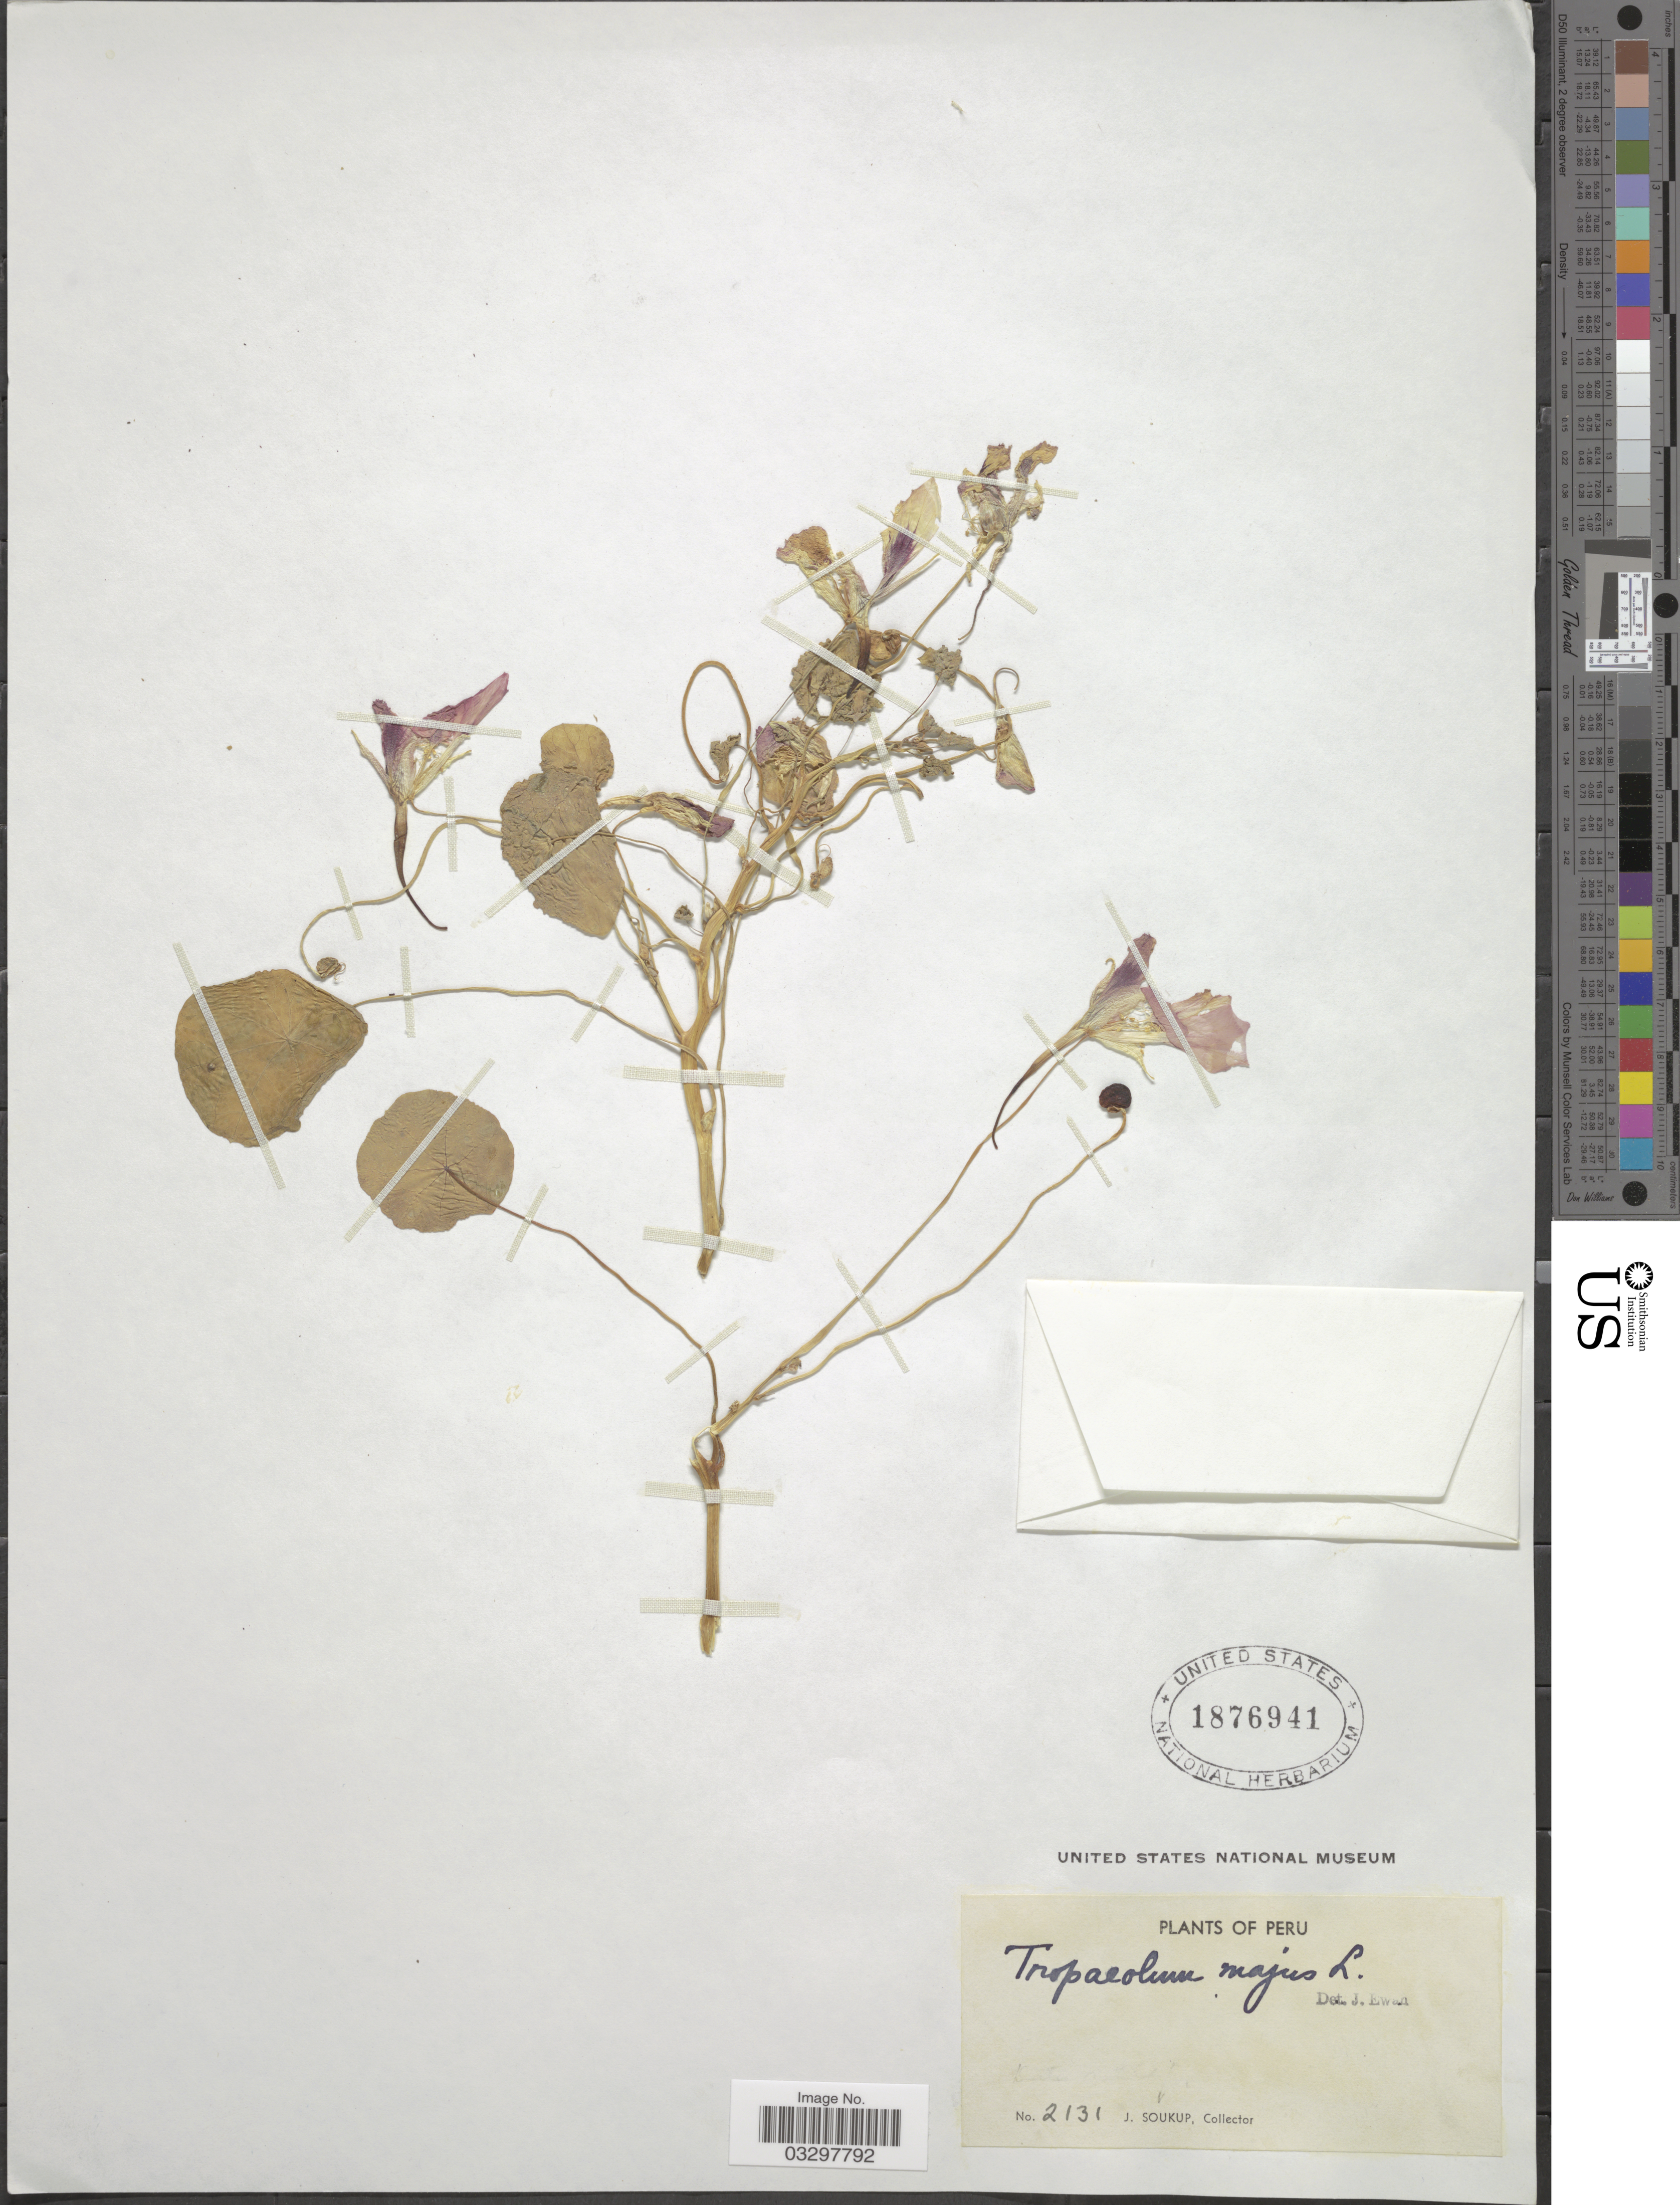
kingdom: Plantae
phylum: Tracheophyta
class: Magnoliopsida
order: Brassicales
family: Tropaeolaceae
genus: Tropaeolum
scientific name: Tropaeolum majus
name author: L.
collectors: J. Soukup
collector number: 2131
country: Peru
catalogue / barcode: US 1876941